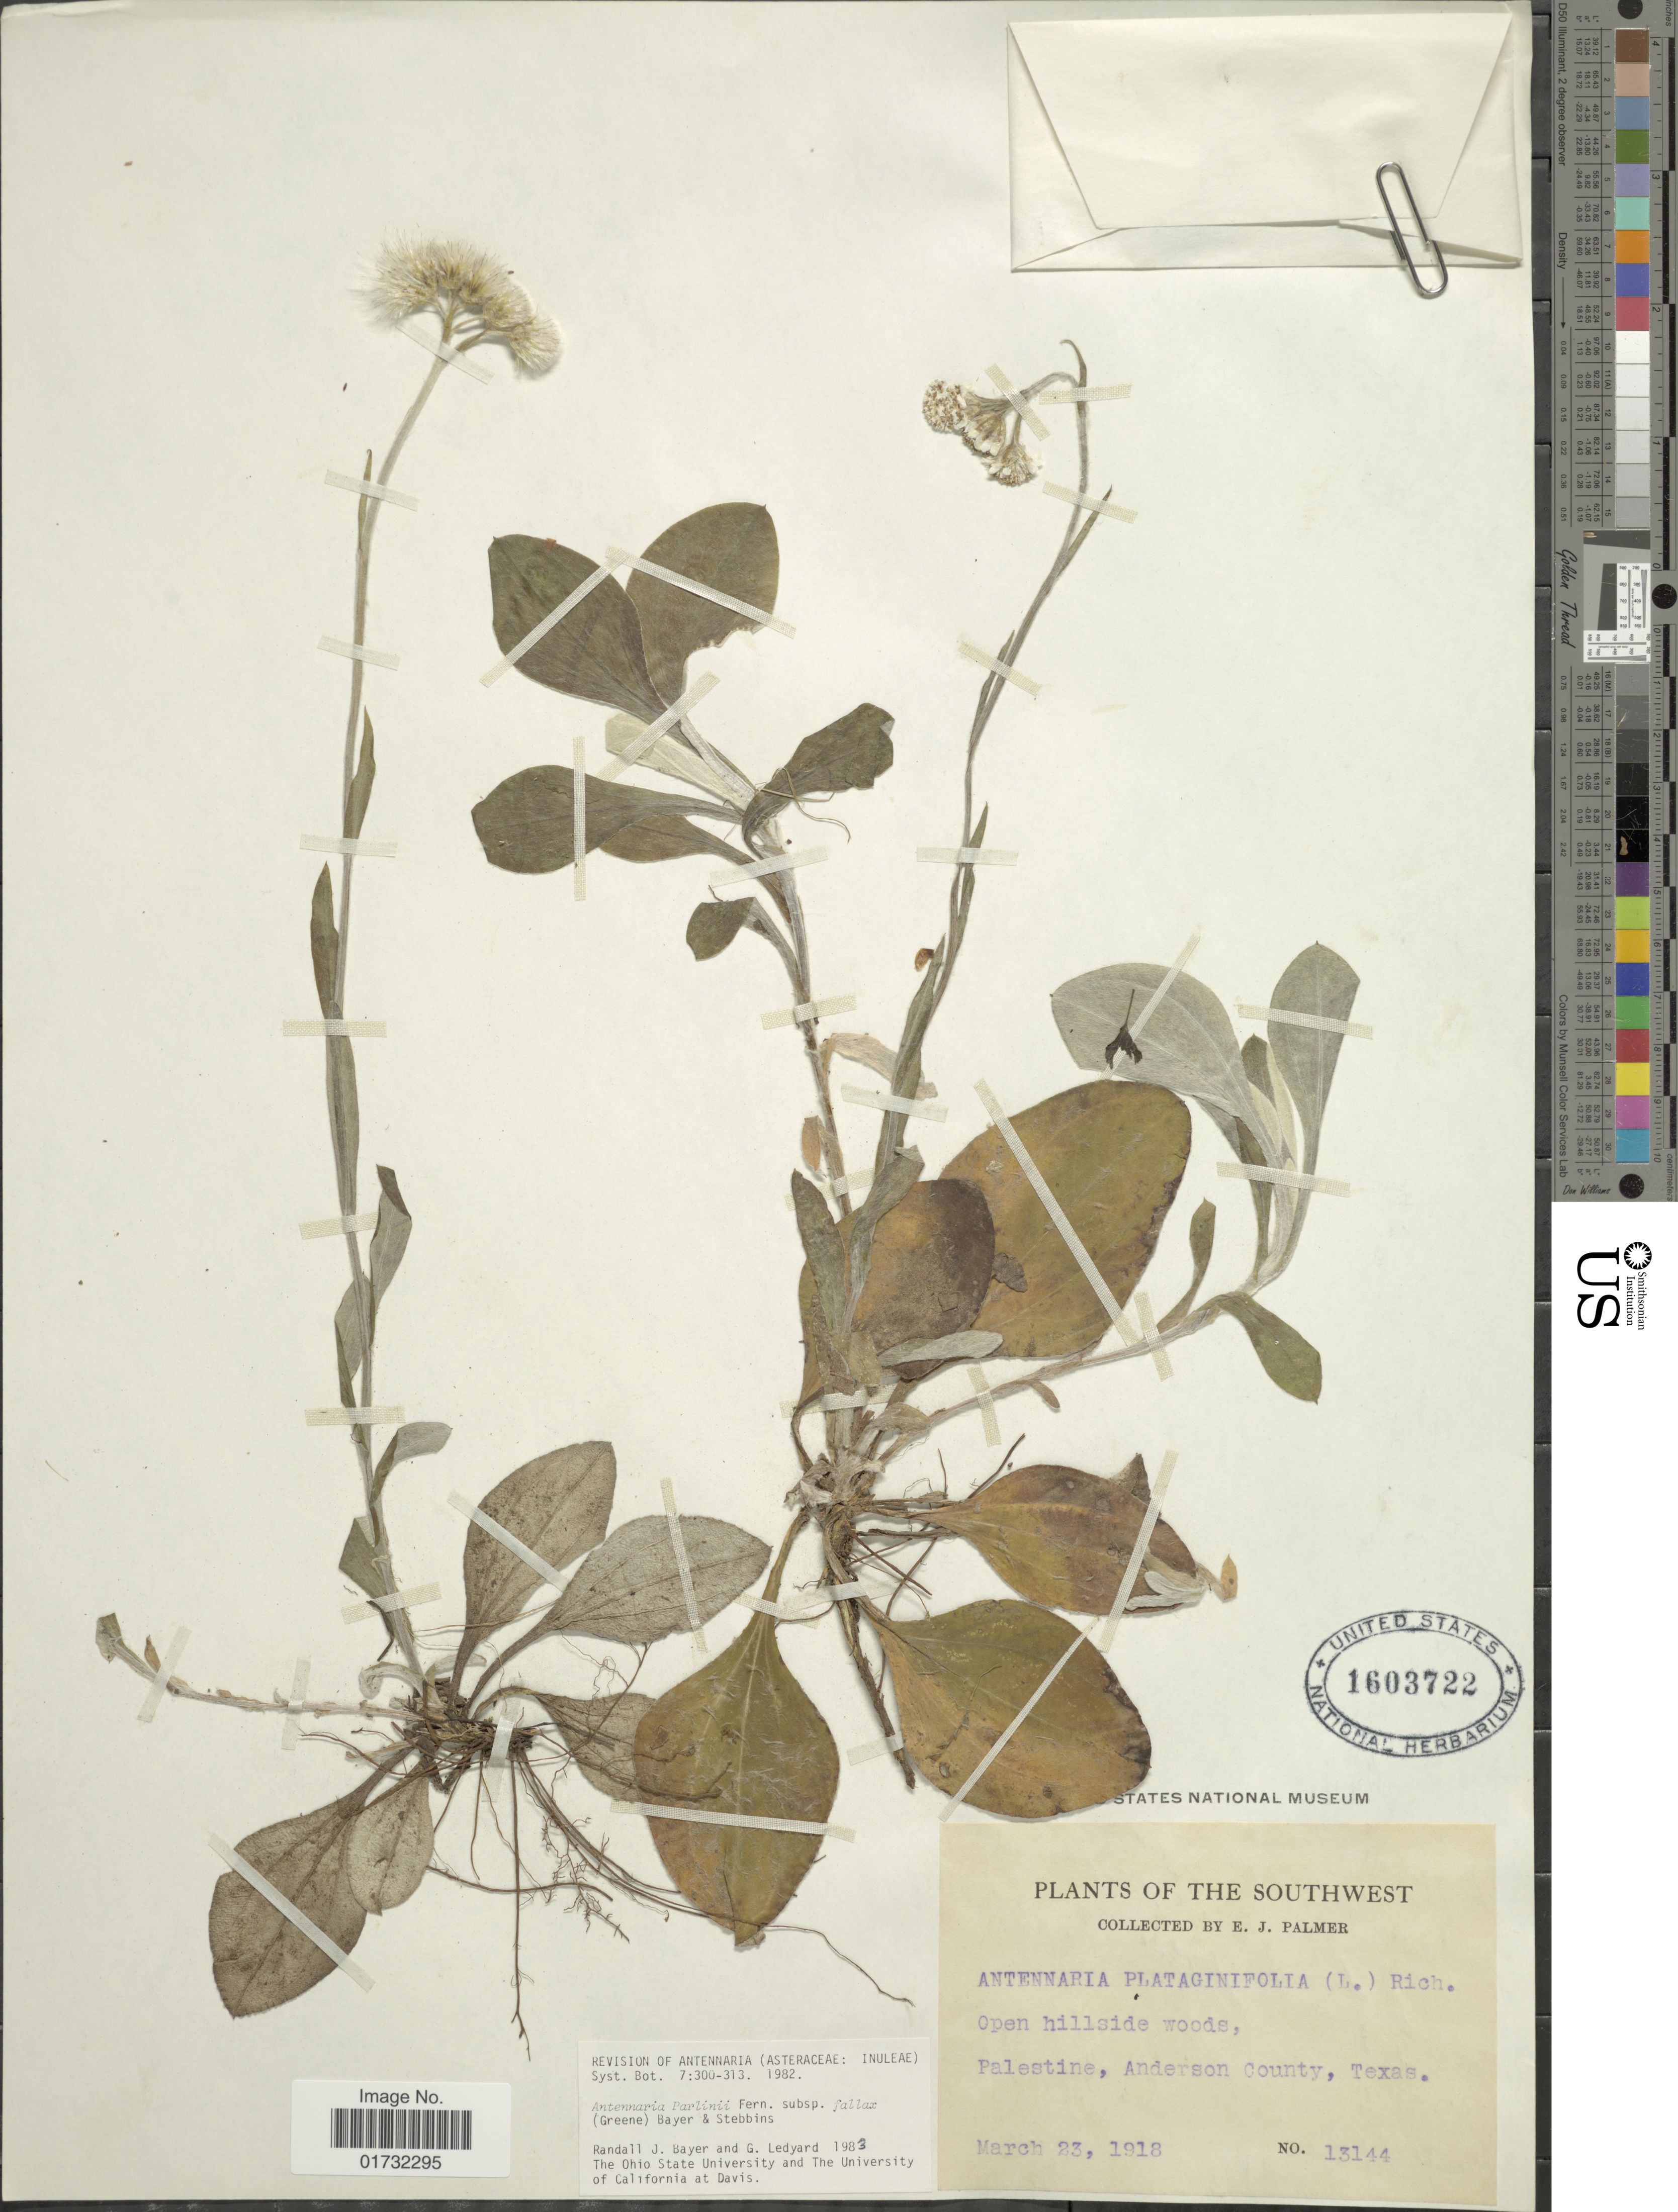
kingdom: Plantae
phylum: Tracheophyta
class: Magnoliopsida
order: Asterales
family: Asteraceae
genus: Antennaria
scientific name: Antennaria parlinii subsp. fallax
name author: (Greene) R.J. Bayer & Stebbins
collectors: E. J. Palmer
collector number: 13144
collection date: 1918-03-23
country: United States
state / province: Texas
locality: Southwest. Palestine, Anderson County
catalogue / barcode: US 1603722